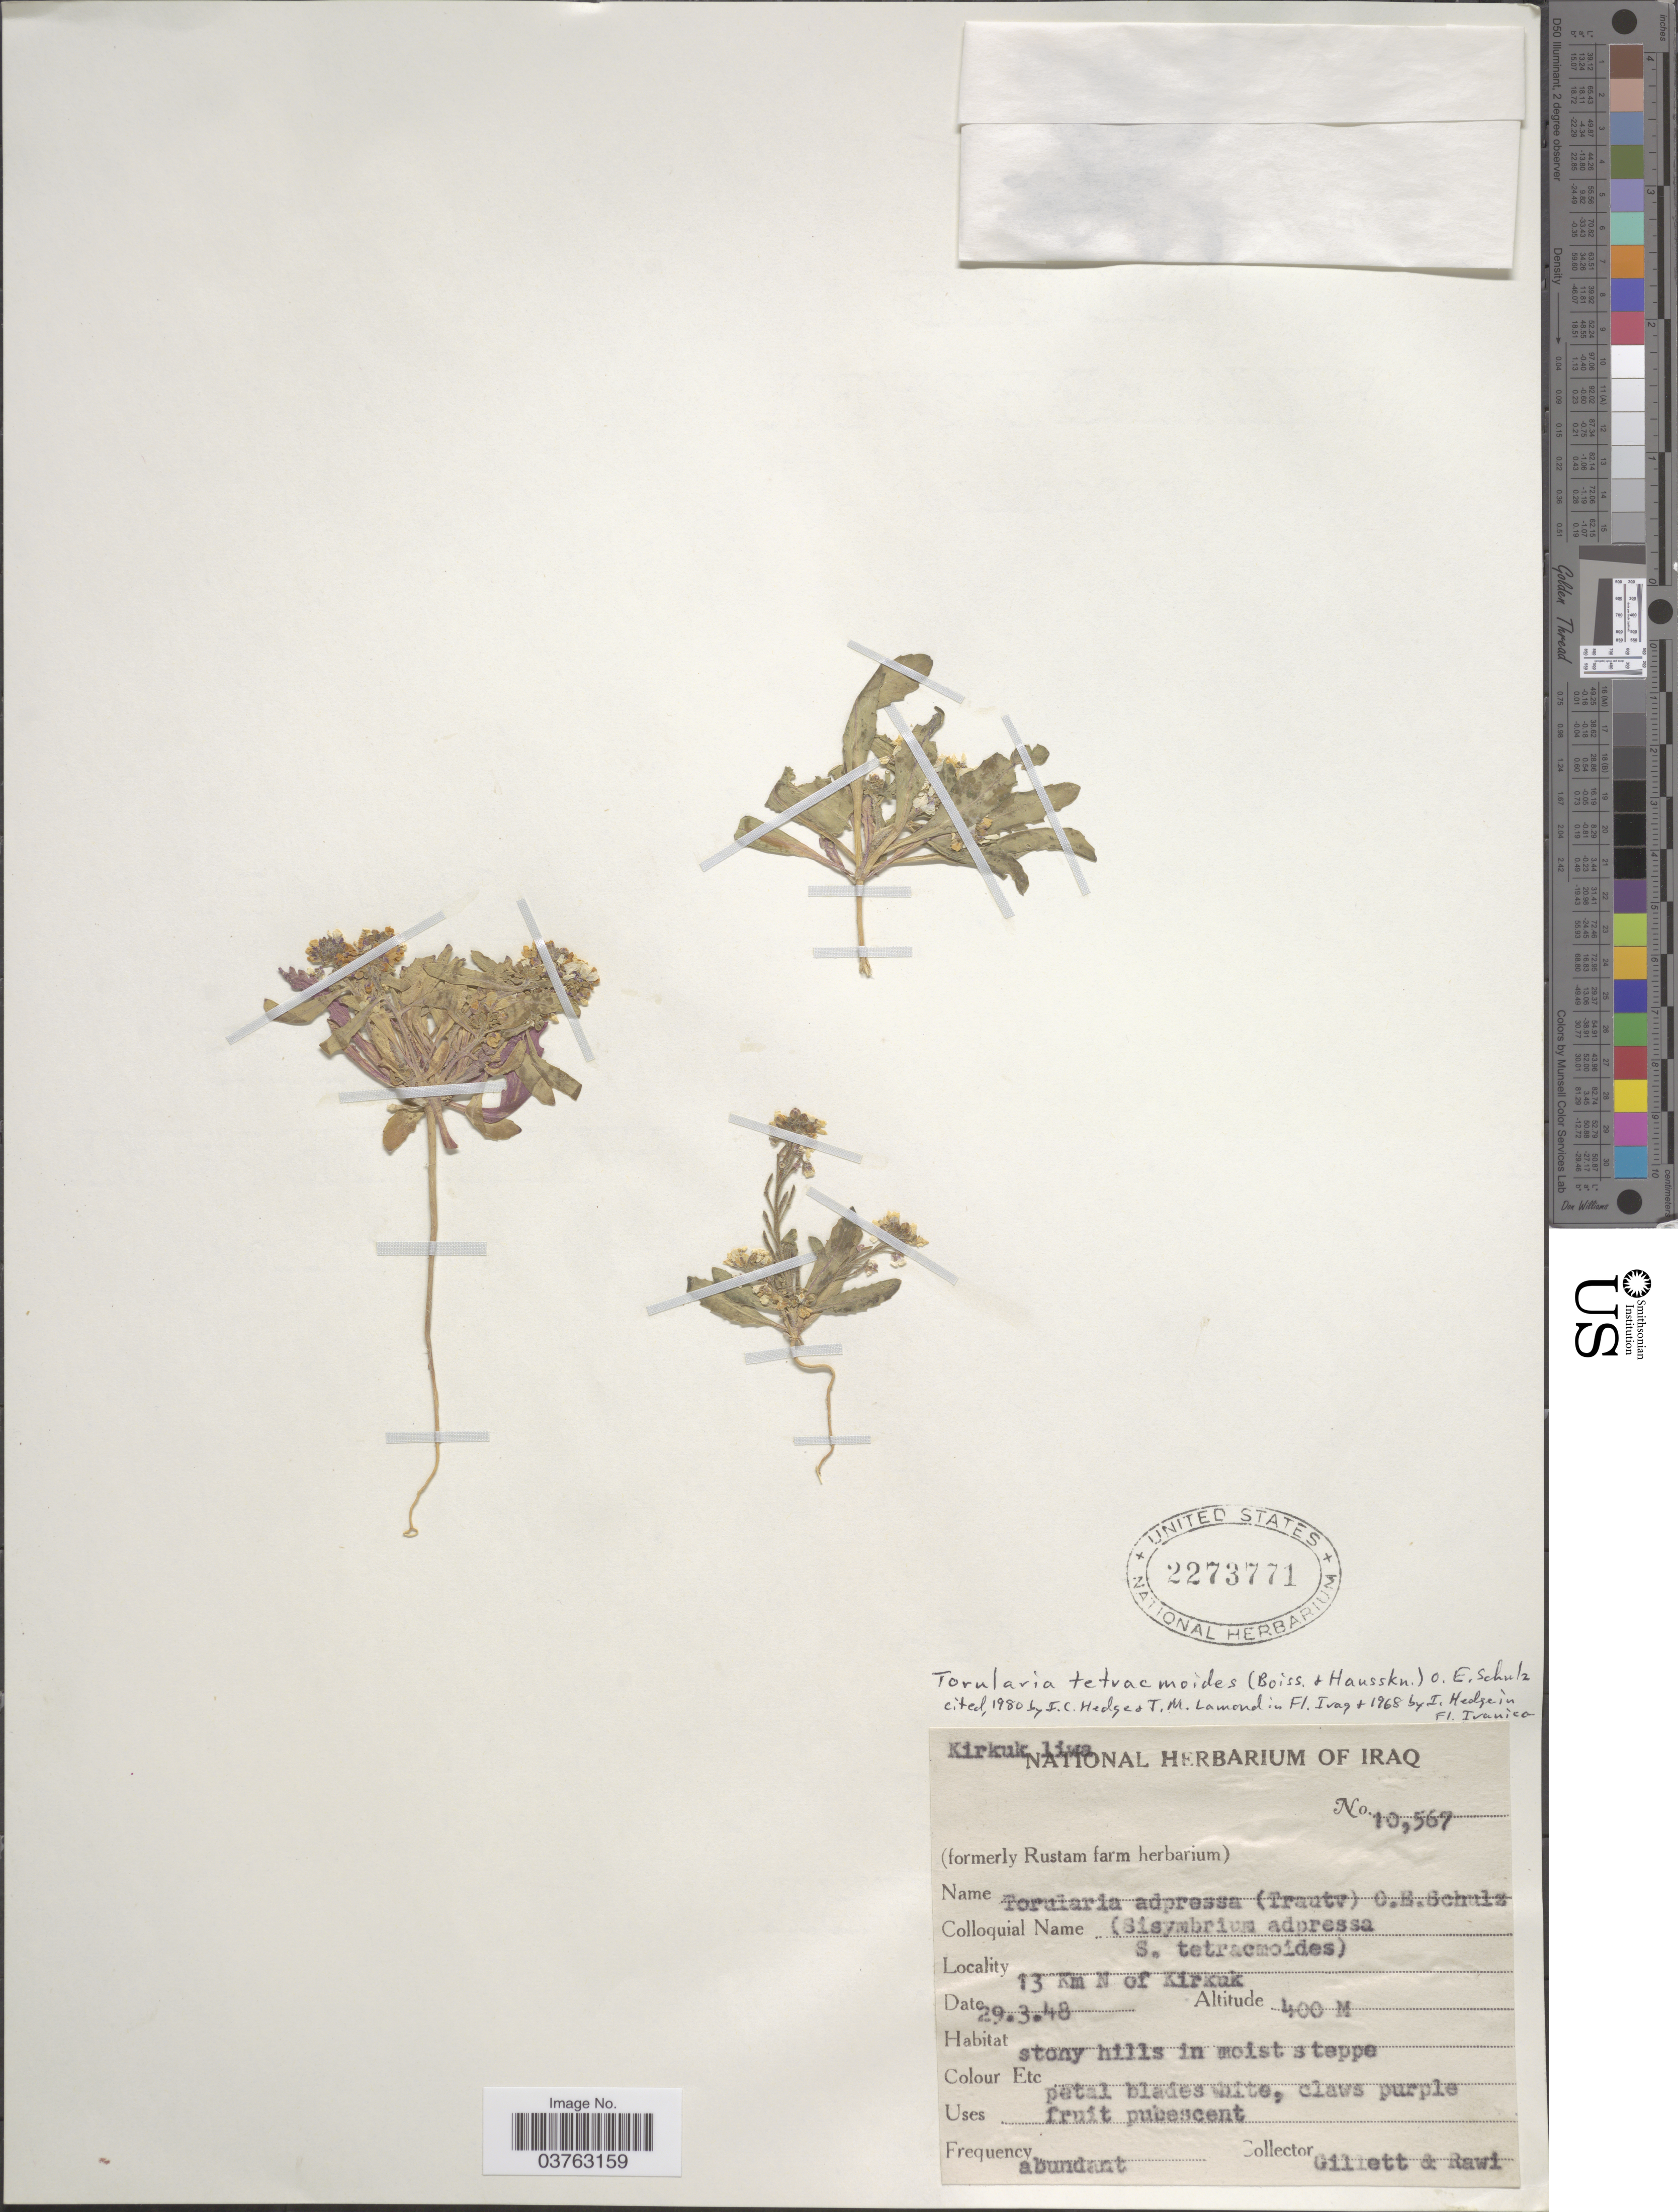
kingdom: Plantae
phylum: Tracheophyta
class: Magnoliopsida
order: Brassicales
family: Brassicaceae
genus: Neotorularia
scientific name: Neotorularia tetracmoides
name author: (Boiss. & Hausskn.) Hedge & J. Léonard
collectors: Gillett, -- & -. Rawi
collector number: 10567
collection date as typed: Transcribed d/m/y: 29/3/48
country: Iraq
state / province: Kirkūk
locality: Kirkuk liwa. 13 Km N of Kirkuk.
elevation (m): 400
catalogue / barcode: US 2273771